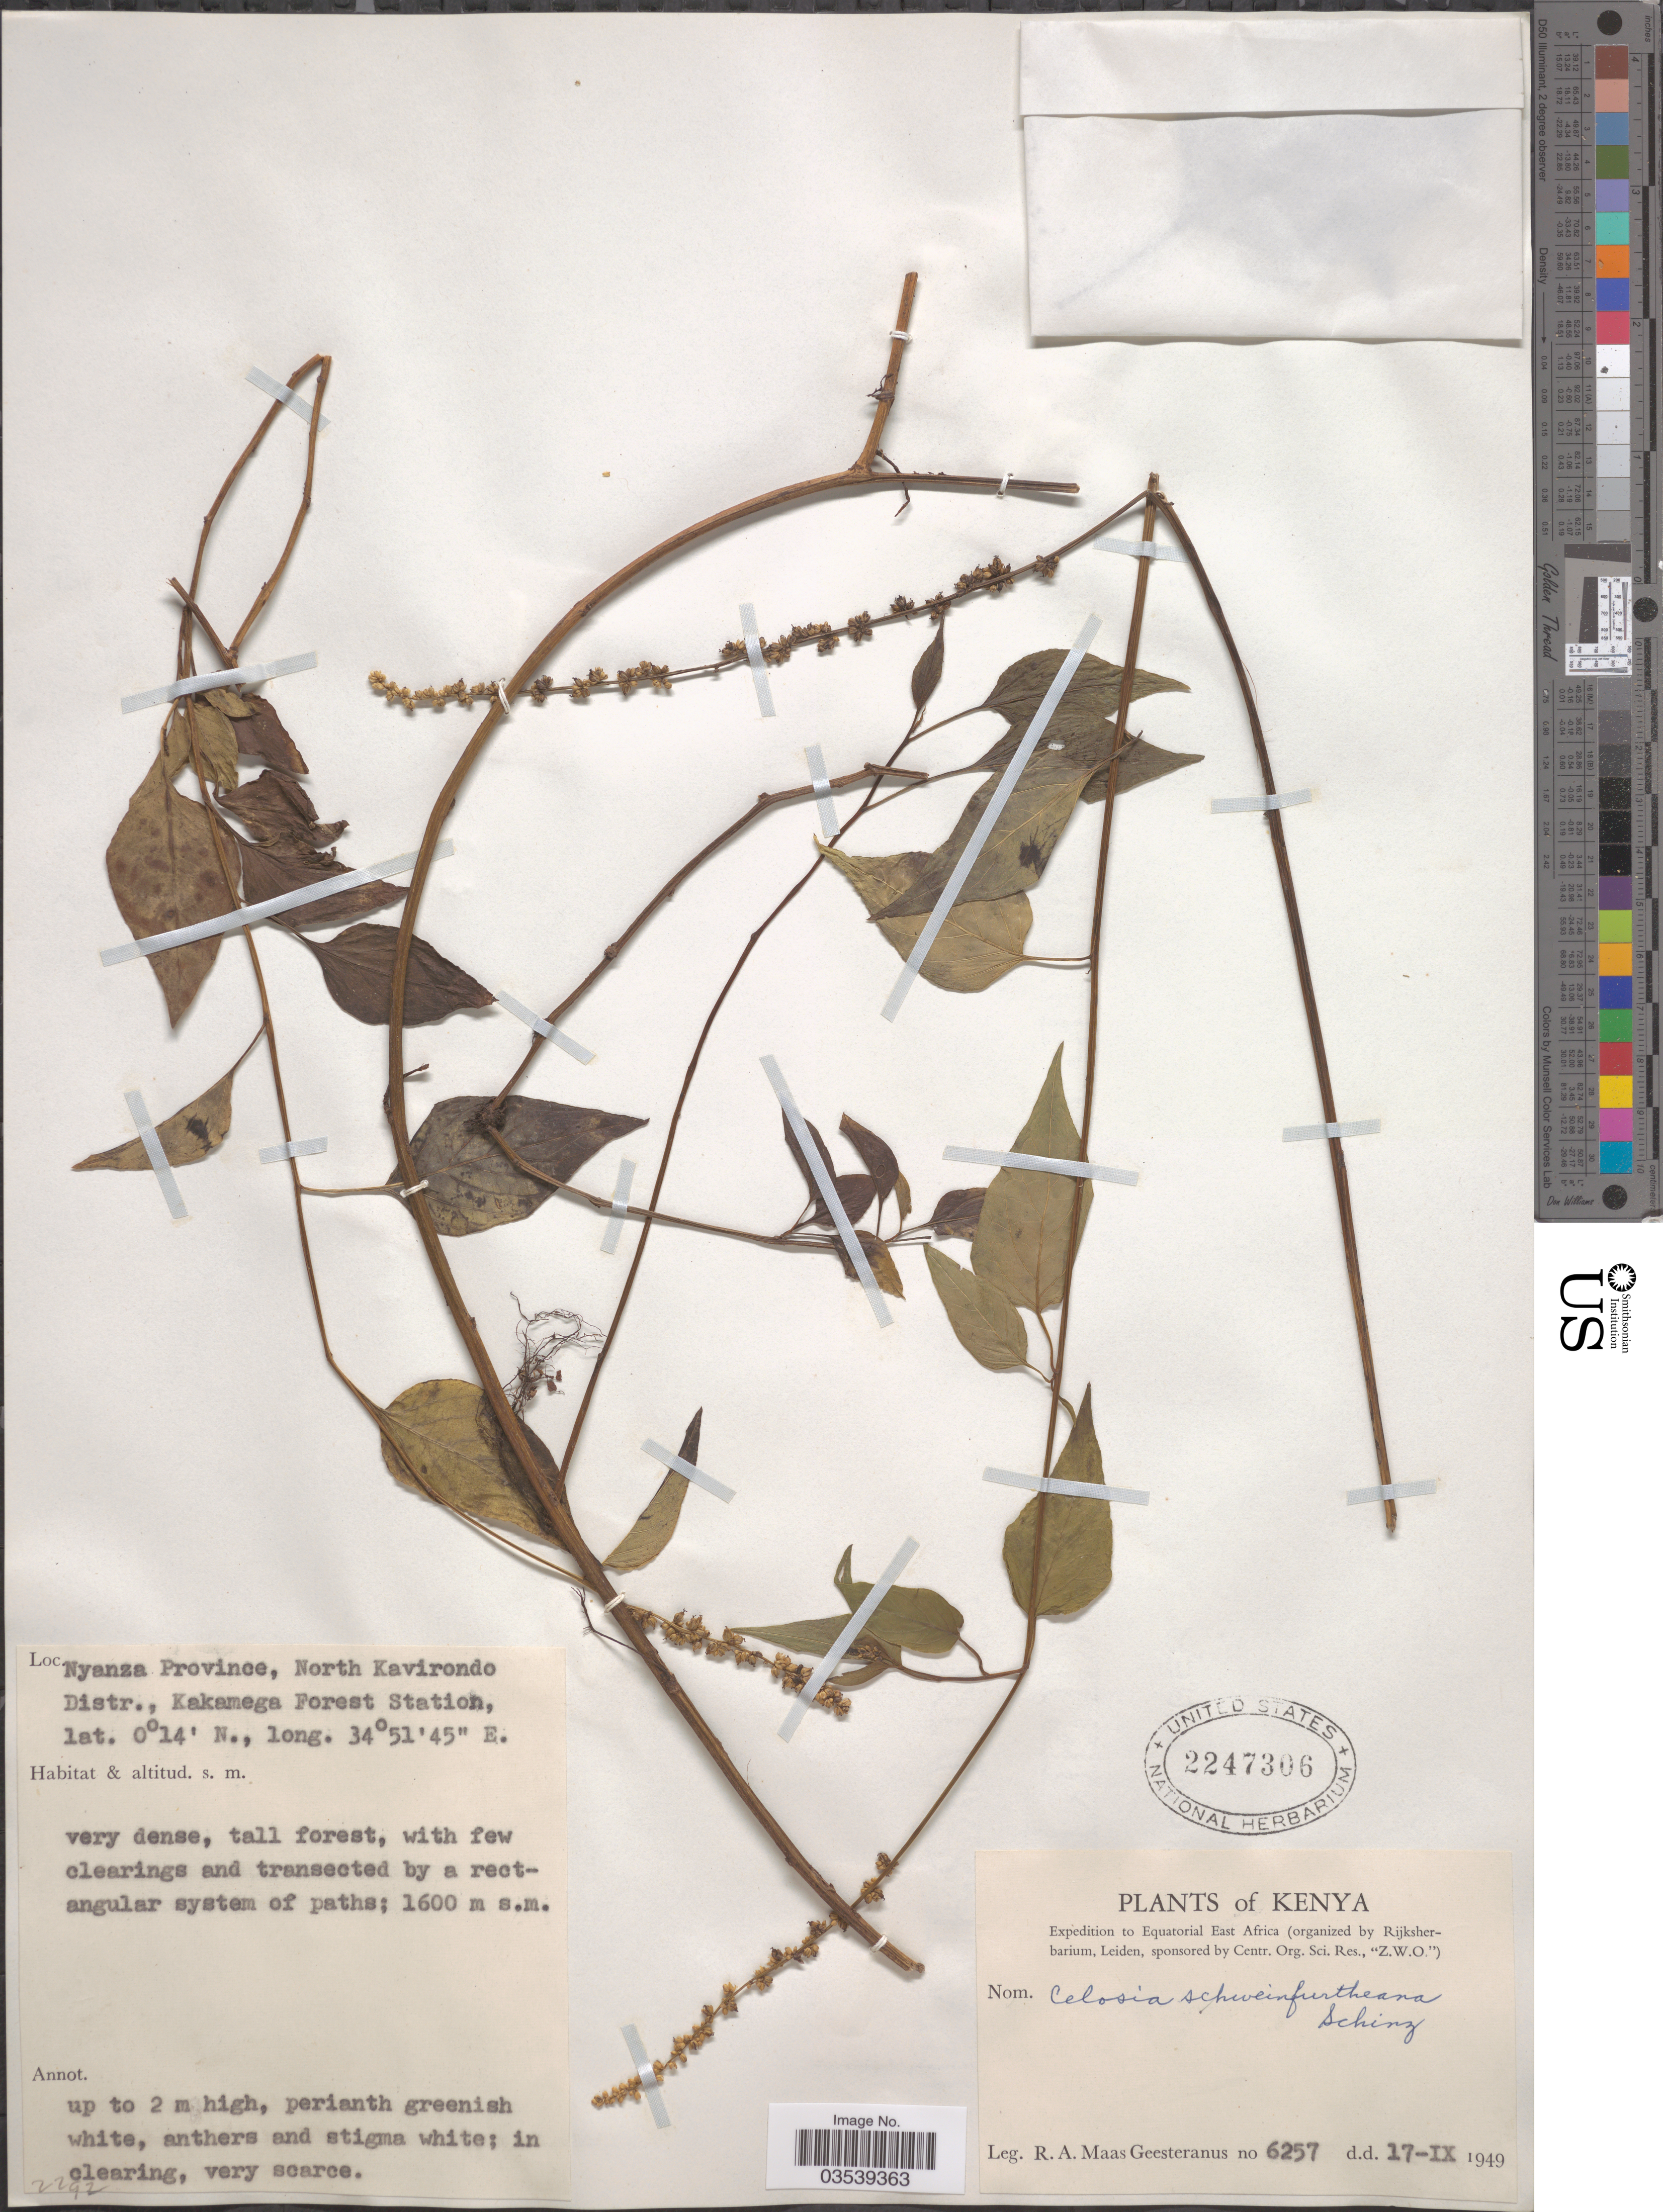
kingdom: Plantae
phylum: Tracheophyta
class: Magnoliopsida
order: Caryophyllales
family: Amaranthaceae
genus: Celosia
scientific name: Celosia schweinfurthiana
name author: Schinz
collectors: R. A. Maas Geesteranus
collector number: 6257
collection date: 1949-09-17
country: Kenya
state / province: Kakamega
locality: North Kavirondo Distr., Kakamega Forest Station. Equatorial East Africa. Nyanza.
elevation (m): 1600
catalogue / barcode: US 2247306